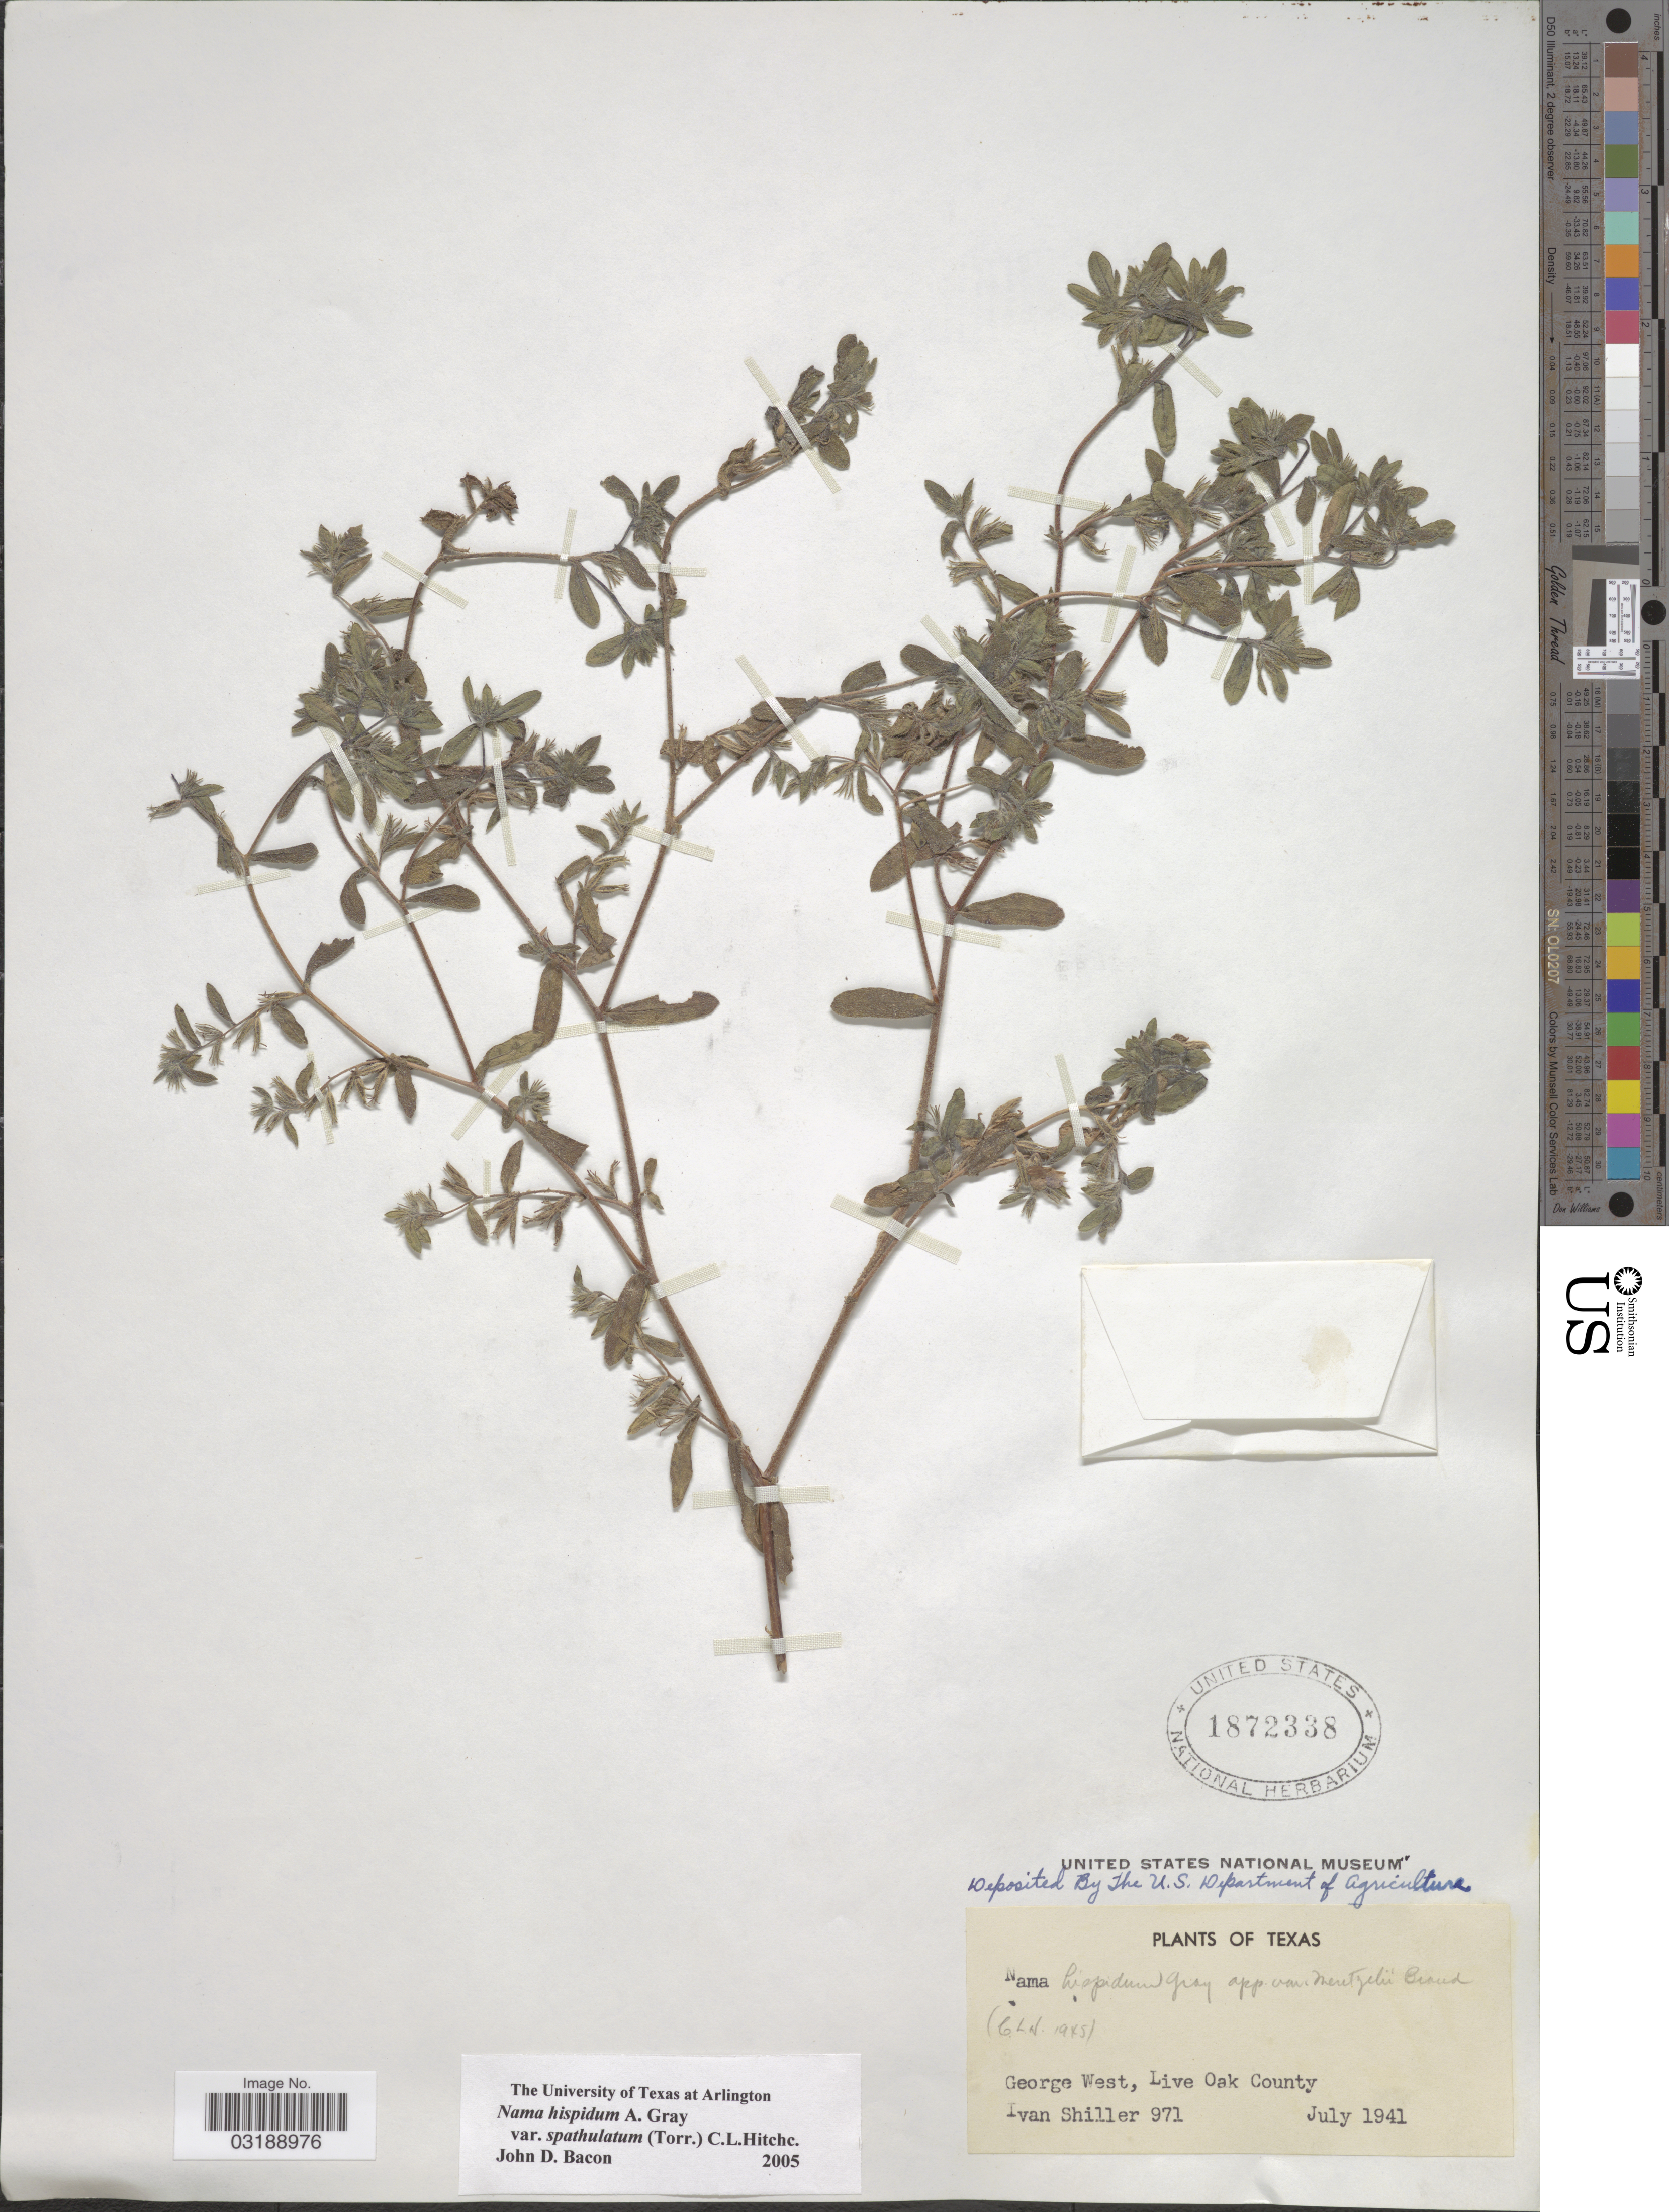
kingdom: Plantae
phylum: Tracheophyta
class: Magnoliopsida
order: Boraginales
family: Namaceae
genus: Nama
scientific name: Nama hispida var. spathulatum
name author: (Torr.) C.L. Hitchc.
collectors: I. Shiller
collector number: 971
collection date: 1941-07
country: United States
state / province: Texas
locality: George West, Live Oak County.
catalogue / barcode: US 1872338